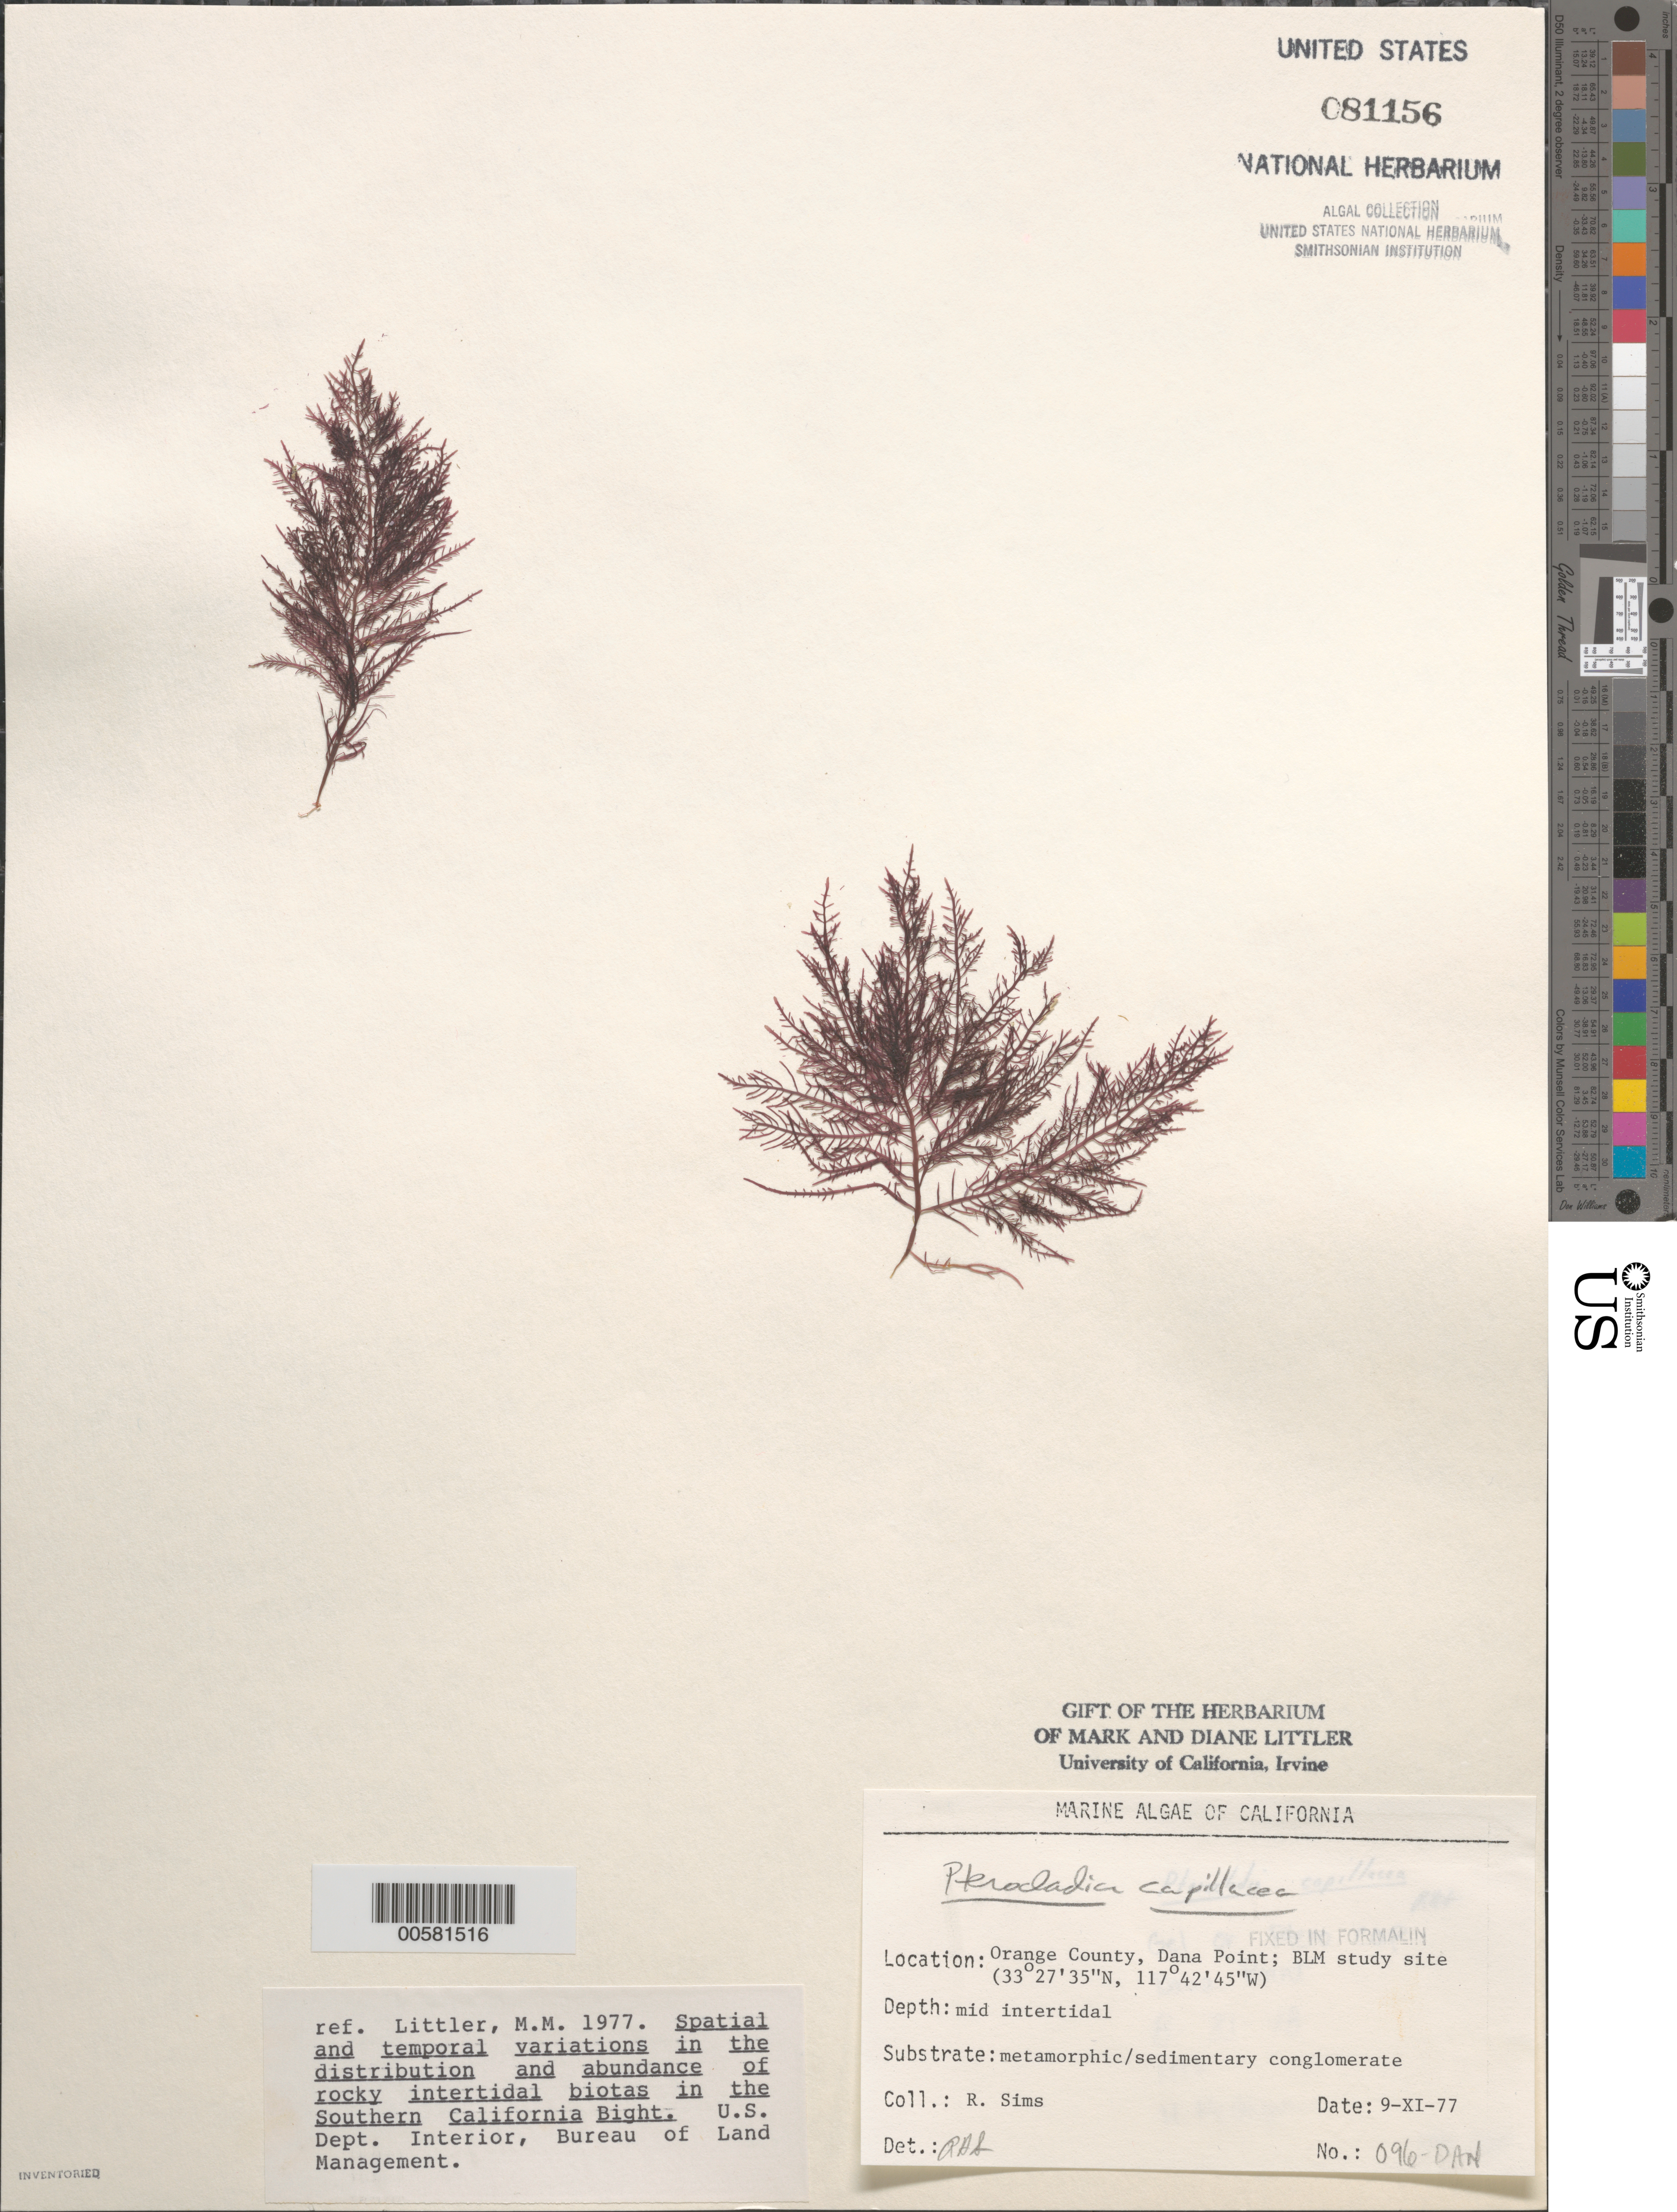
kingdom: Plantae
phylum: Rhodophyta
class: Florideophyceae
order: Gelidiales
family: Pterocladiaceae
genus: Pterocladiella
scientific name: Pterocladiella capillacea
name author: (S.G. Gmel.) Santelices & Hommers.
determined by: Algae name updating Project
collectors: R. H. Sims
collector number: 096-DAN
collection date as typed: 09 Nov 1977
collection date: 1977-11-09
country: United States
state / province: California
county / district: Orange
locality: Dana Point, 1 km north of marina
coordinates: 33 27'35"N, 117 42'45"W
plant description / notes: BLM-SOCALBIGHT Rocky Intertidal Survey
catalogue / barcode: US 81156